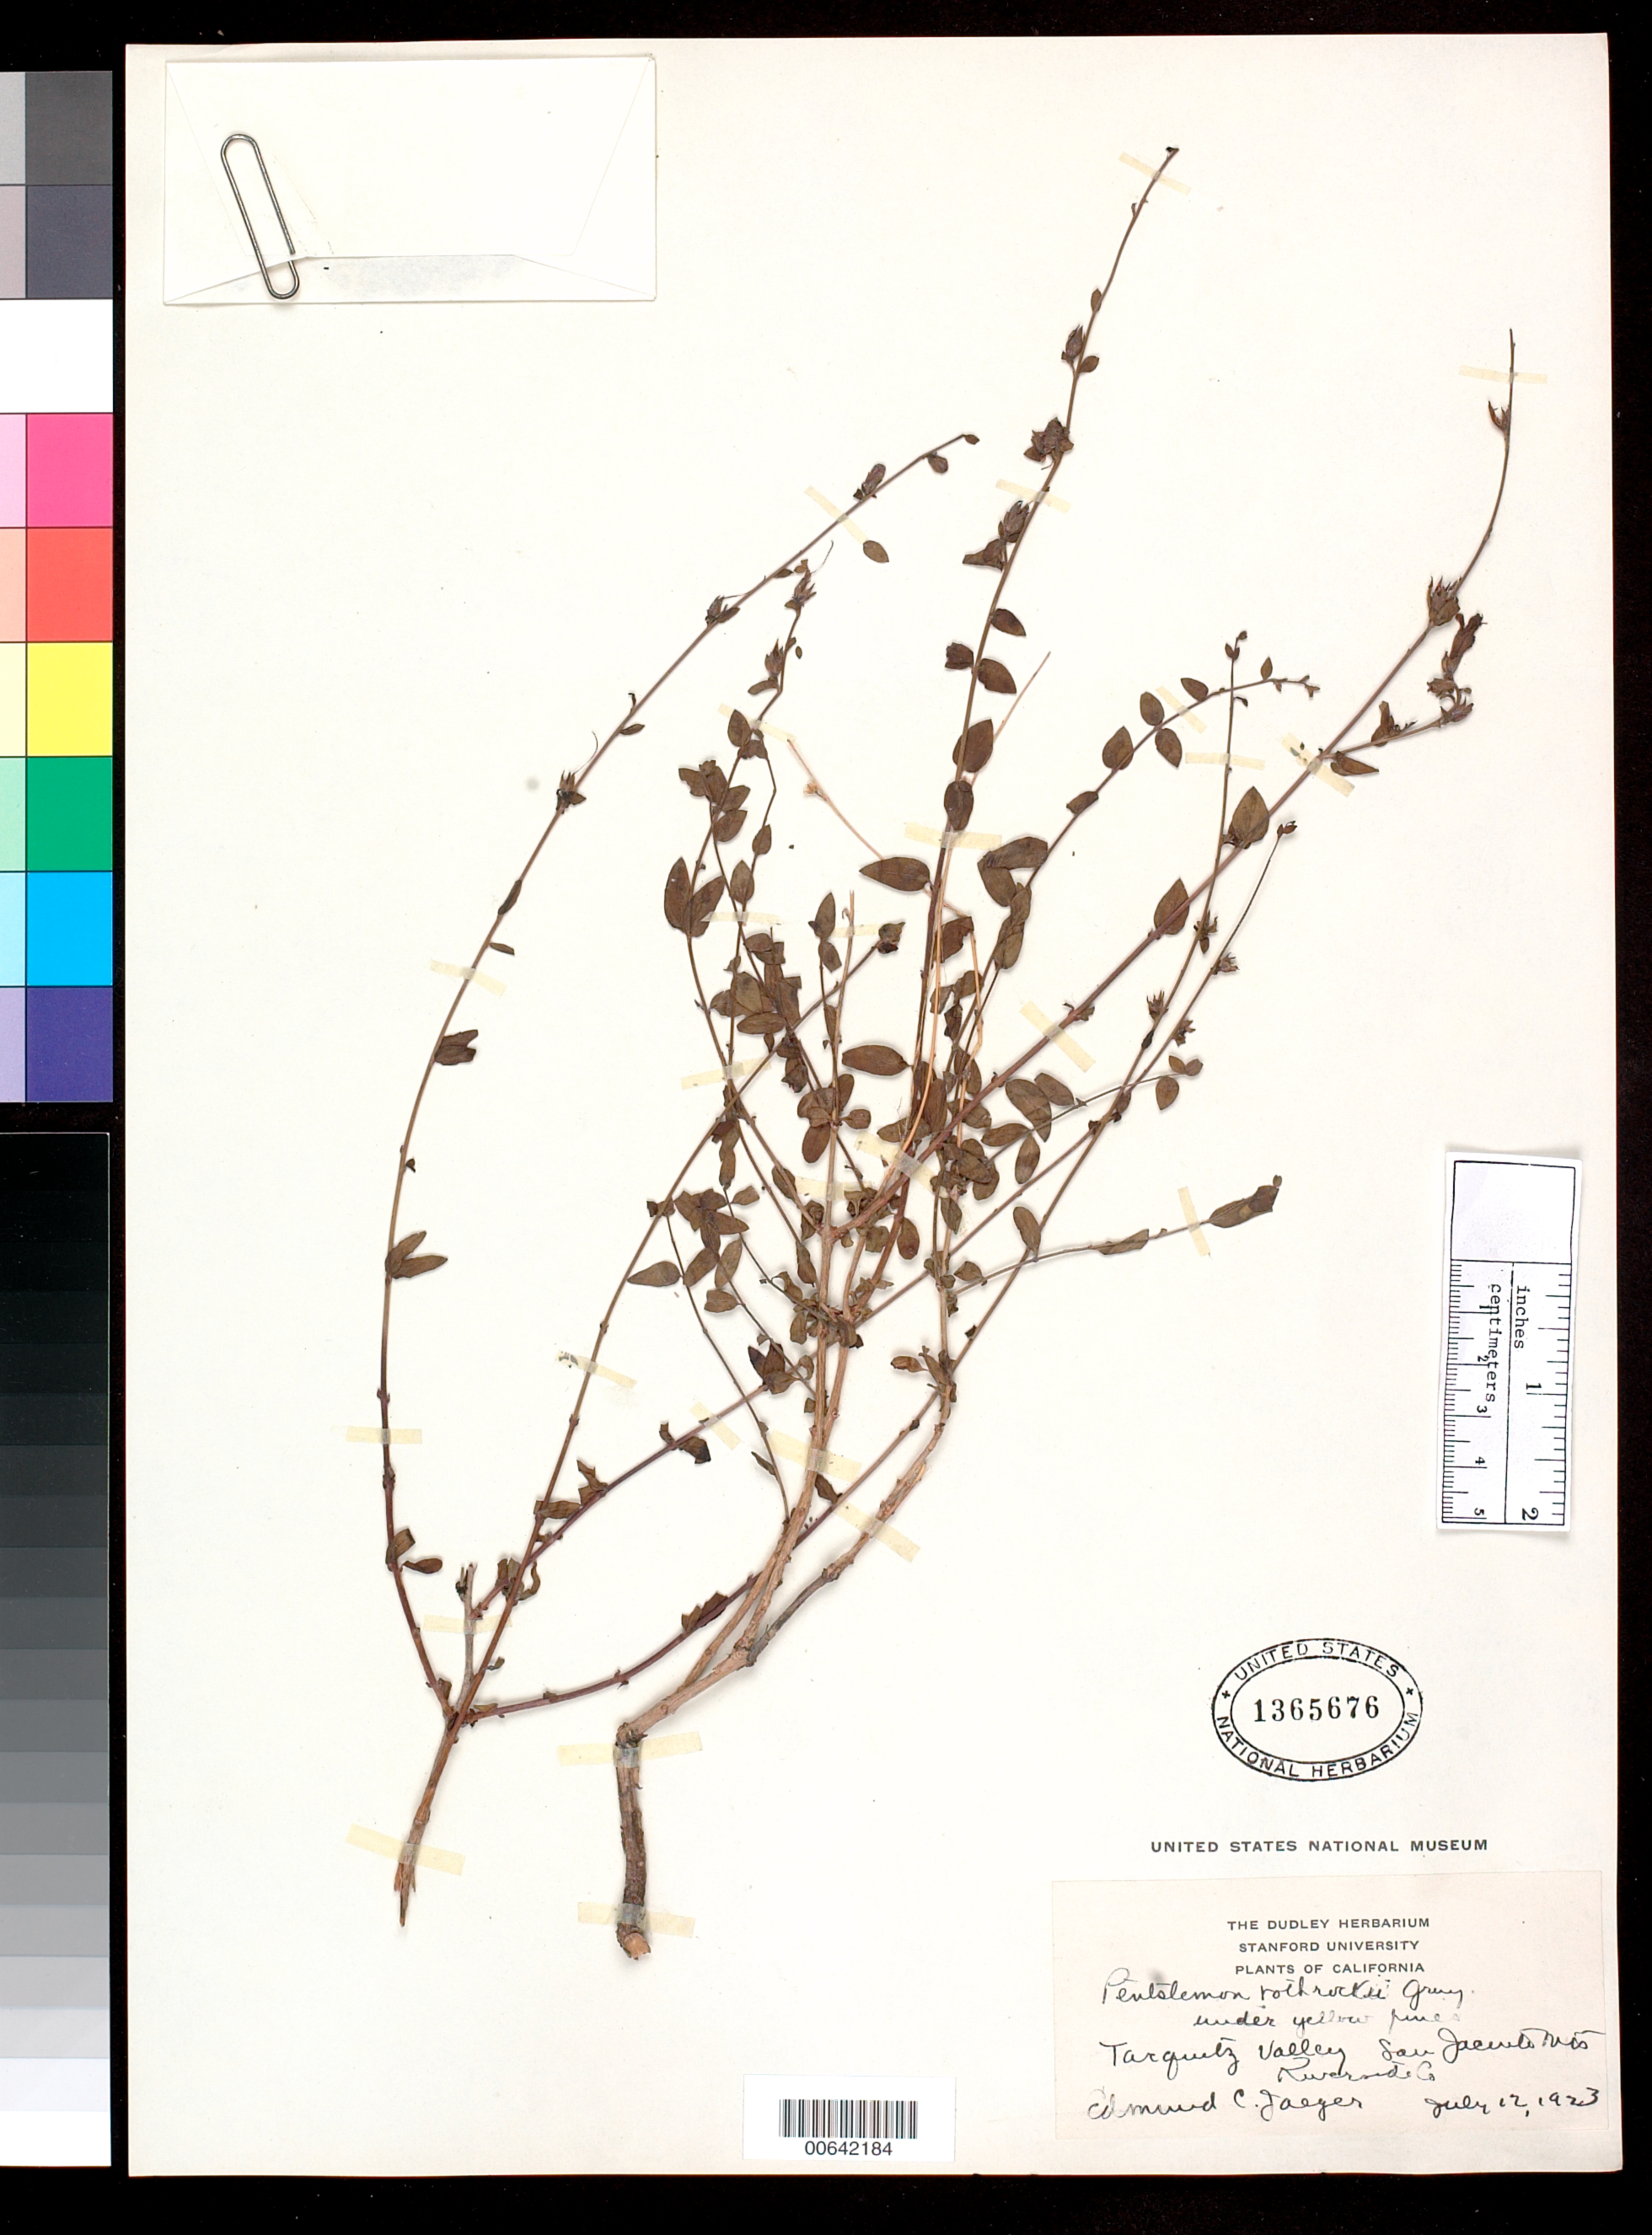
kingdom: Plantae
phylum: Tracheophyta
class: Magnoliopsida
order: Lamiales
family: Plantaginaceae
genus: Penstemon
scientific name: Penstemon rothrockii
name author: A. Gray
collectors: E. Jaeger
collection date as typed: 12 Jul 1923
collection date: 1923-07-12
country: United States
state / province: California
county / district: Riverside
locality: Under yellow pines Tacquitz Valley, San Jacinto Mts.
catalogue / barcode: US 1365676